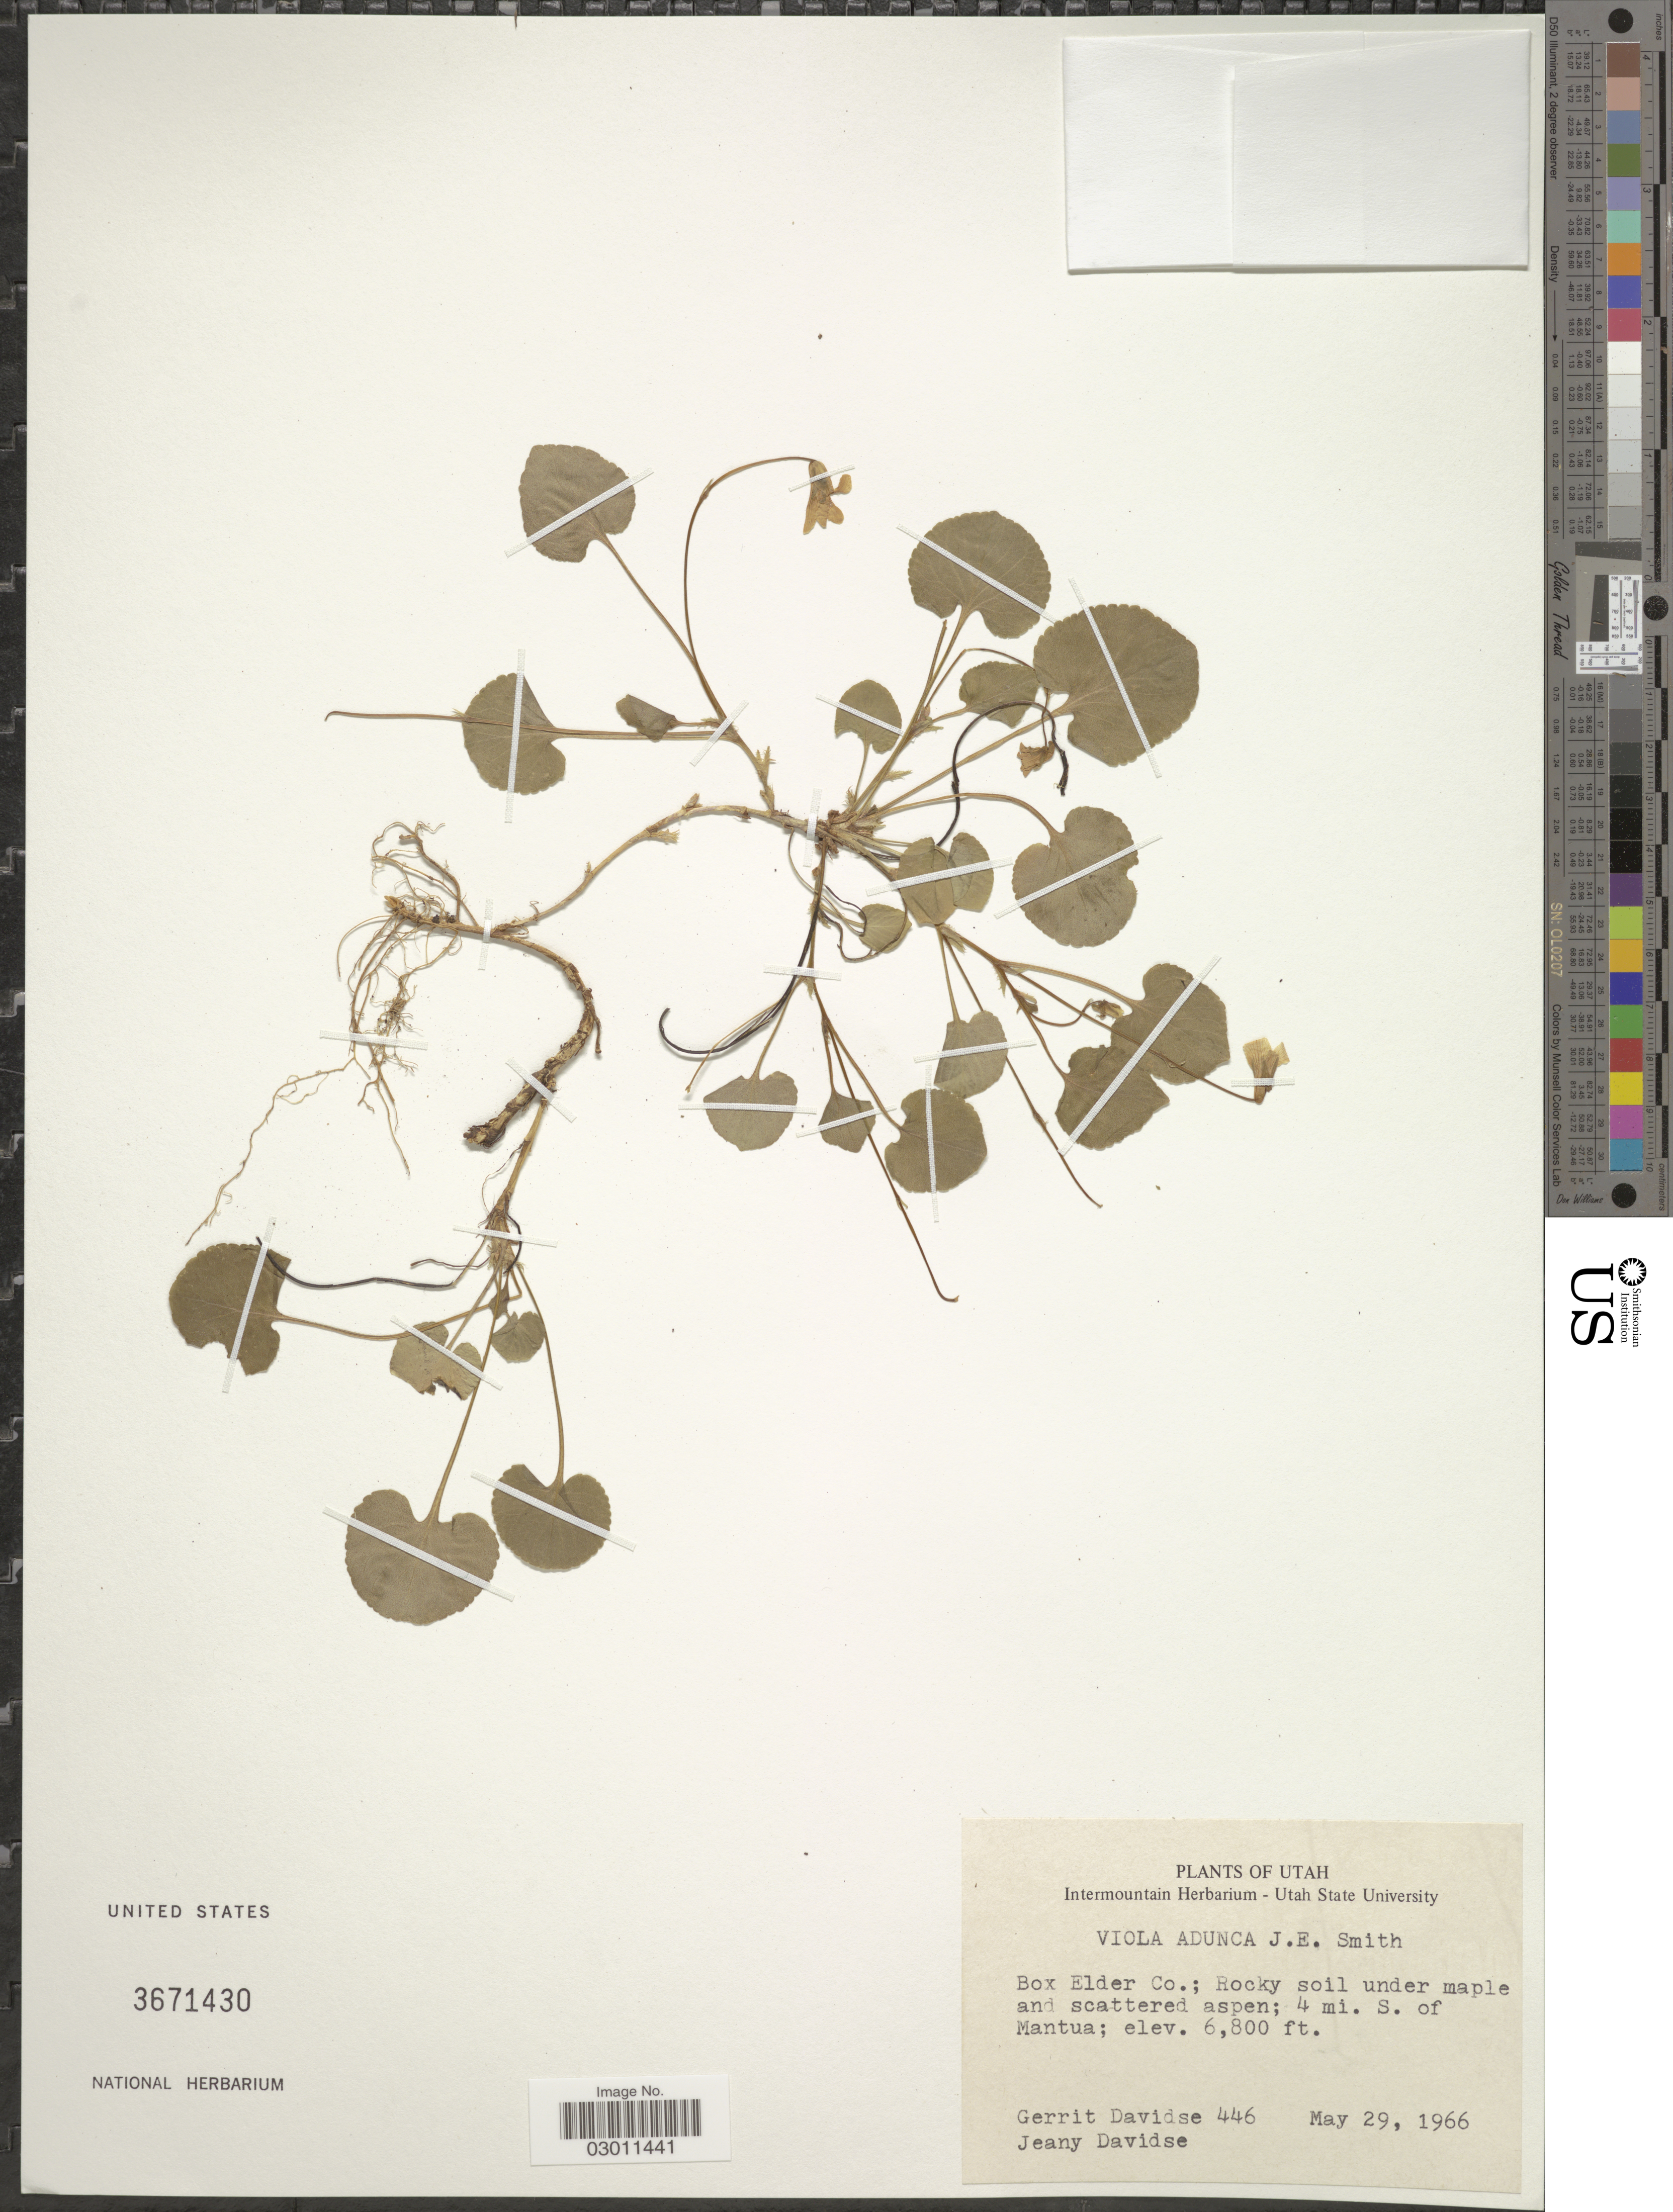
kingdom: Plantae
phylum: Tracheophyta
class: Magnoliopsida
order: Malpighiales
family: Violaceae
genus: Viola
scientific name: Viola adunca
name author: Sm.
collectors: G. Davidse & J. Davidse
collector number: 446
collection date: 1966-05-29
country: United States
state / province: Utah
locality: Box Elder Co.; Rocky soil under maple and scattered aspen; 4 mi. S. of Mantua.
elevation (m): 2073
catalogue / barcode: US 3671430